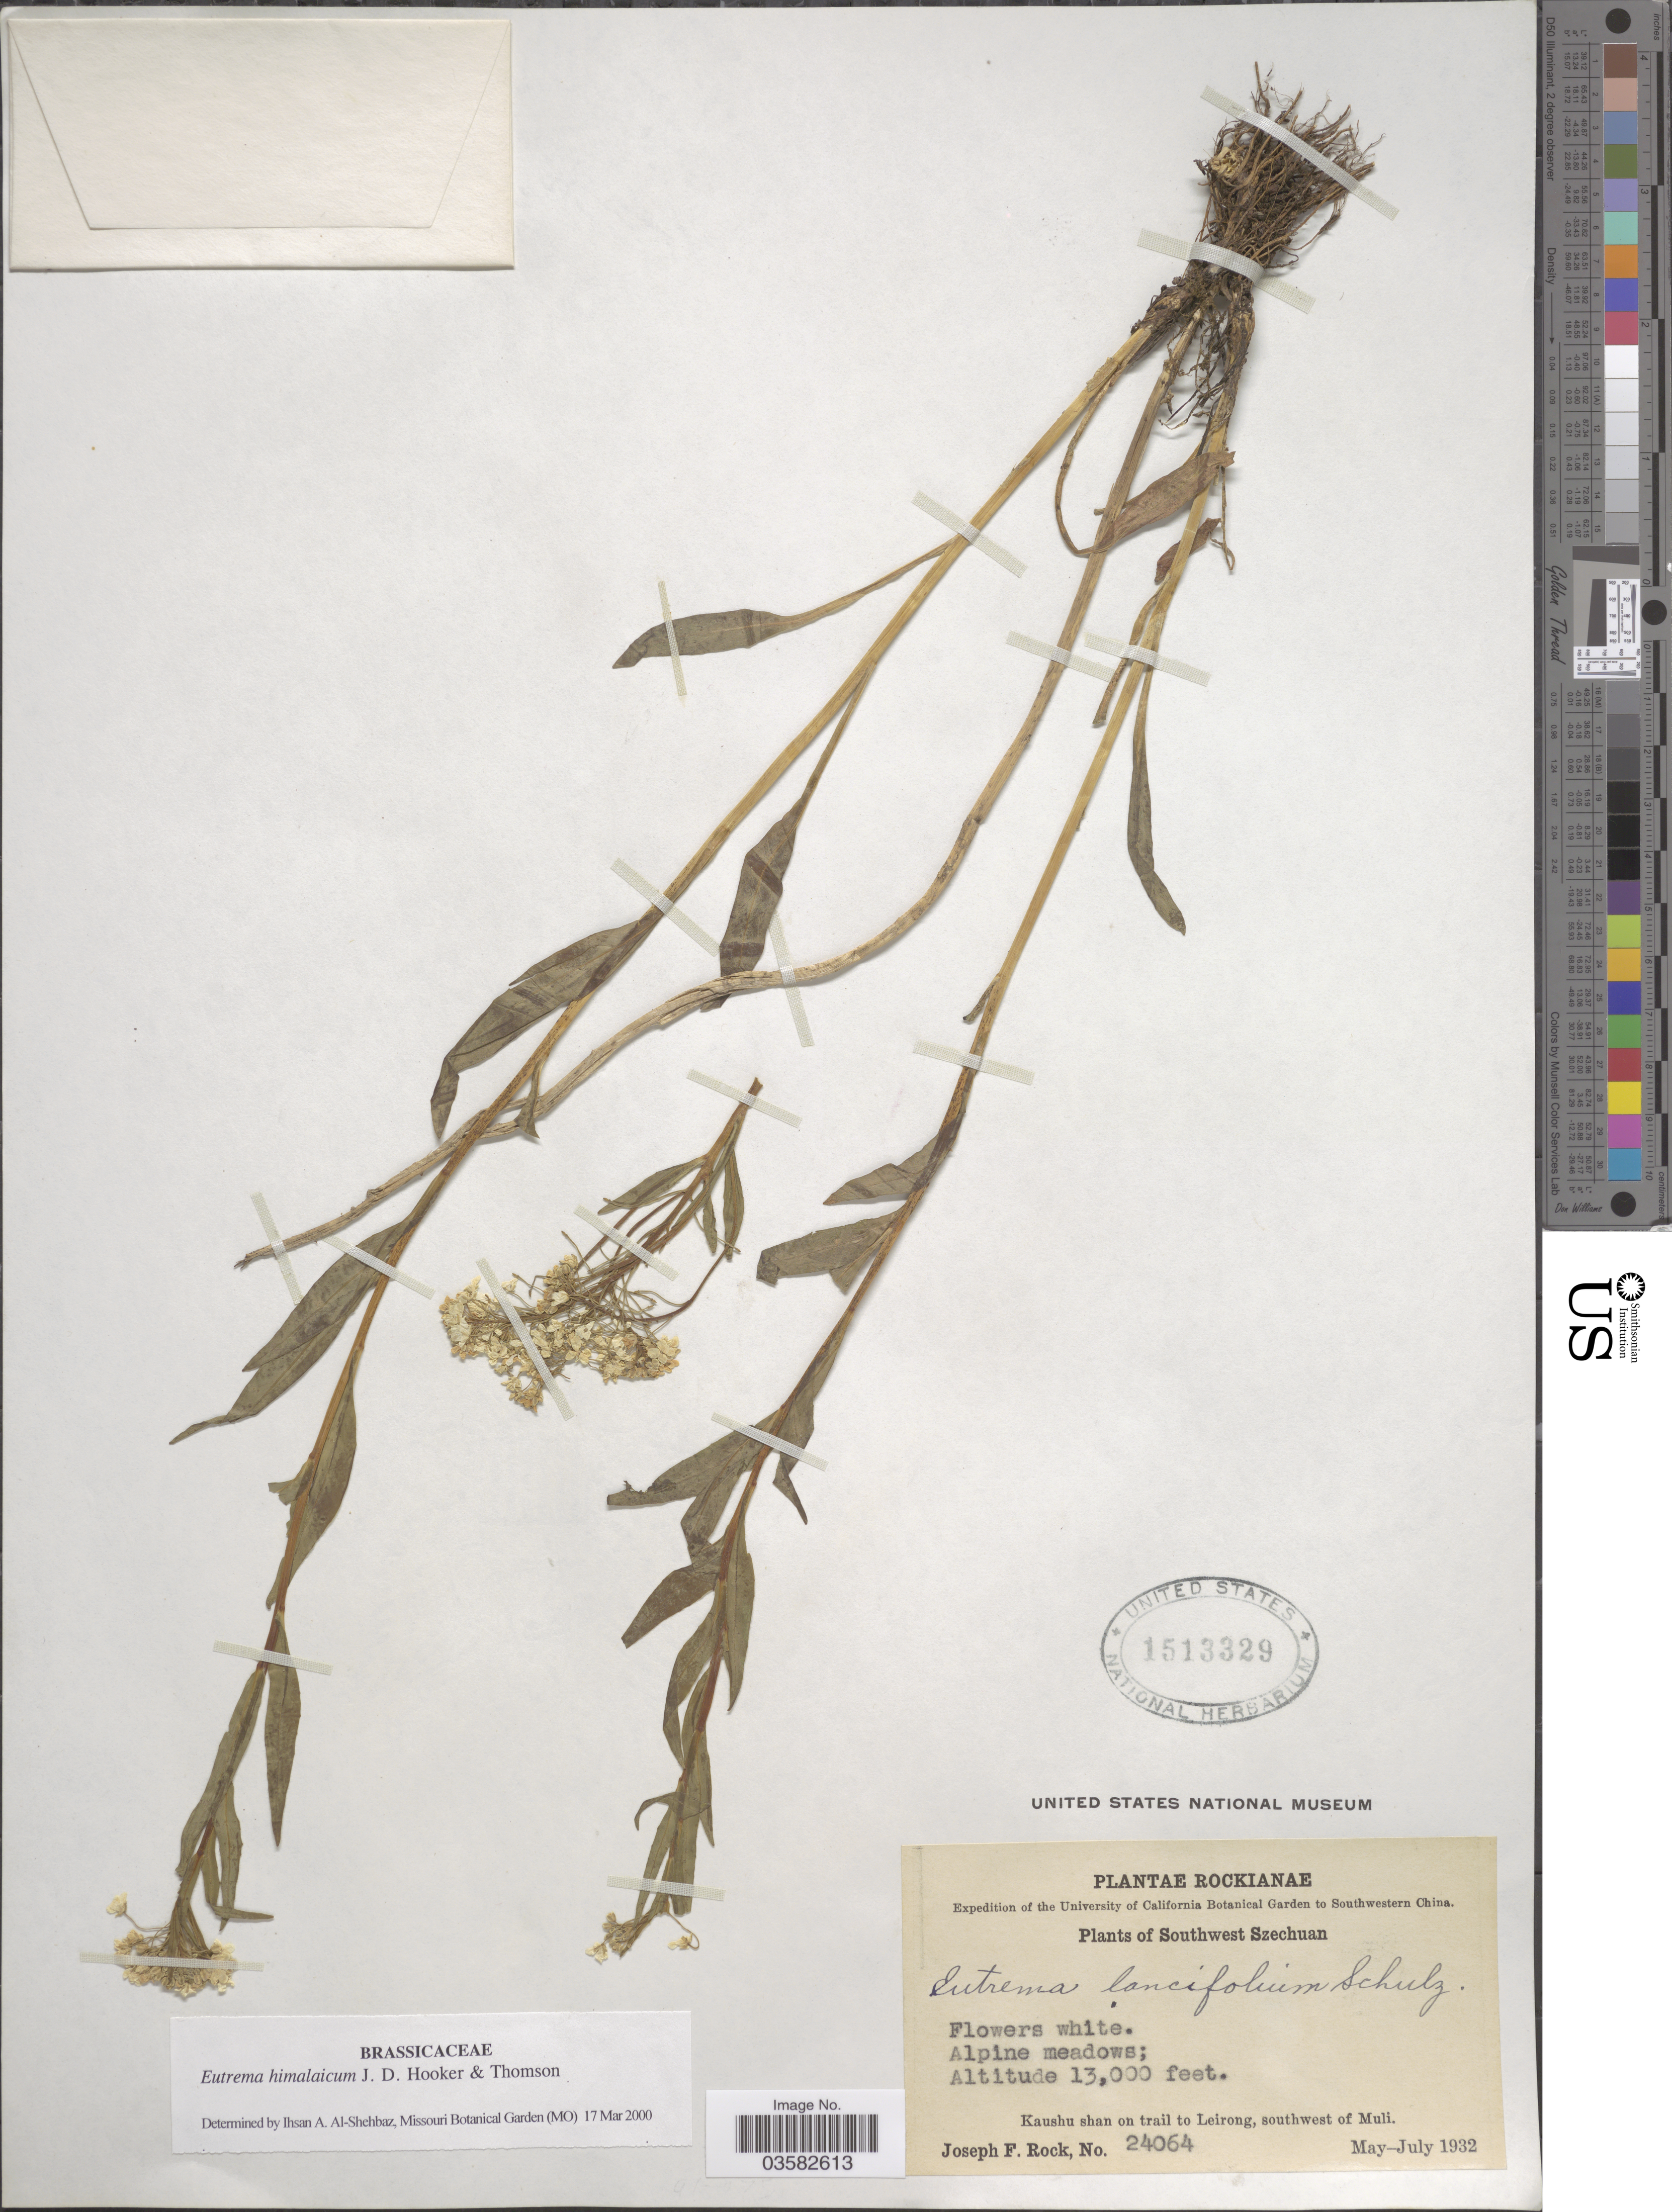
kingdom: Plantae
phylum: Tracheophyta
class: Magnoliopsida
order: Brassicales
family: Brassicaceae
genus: Eutrema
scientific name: Eutrema himalaicum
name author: Hook. f. & Thomson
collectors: J. F. Rock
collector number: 24064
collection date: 1932-05/1932-07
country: China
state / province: Sichuan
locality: Southwestern China. Southwest Szechuan. Kaunshu shan on trail to Leirong, southwest of Muli.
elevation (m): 3962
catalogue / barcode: US 1513329